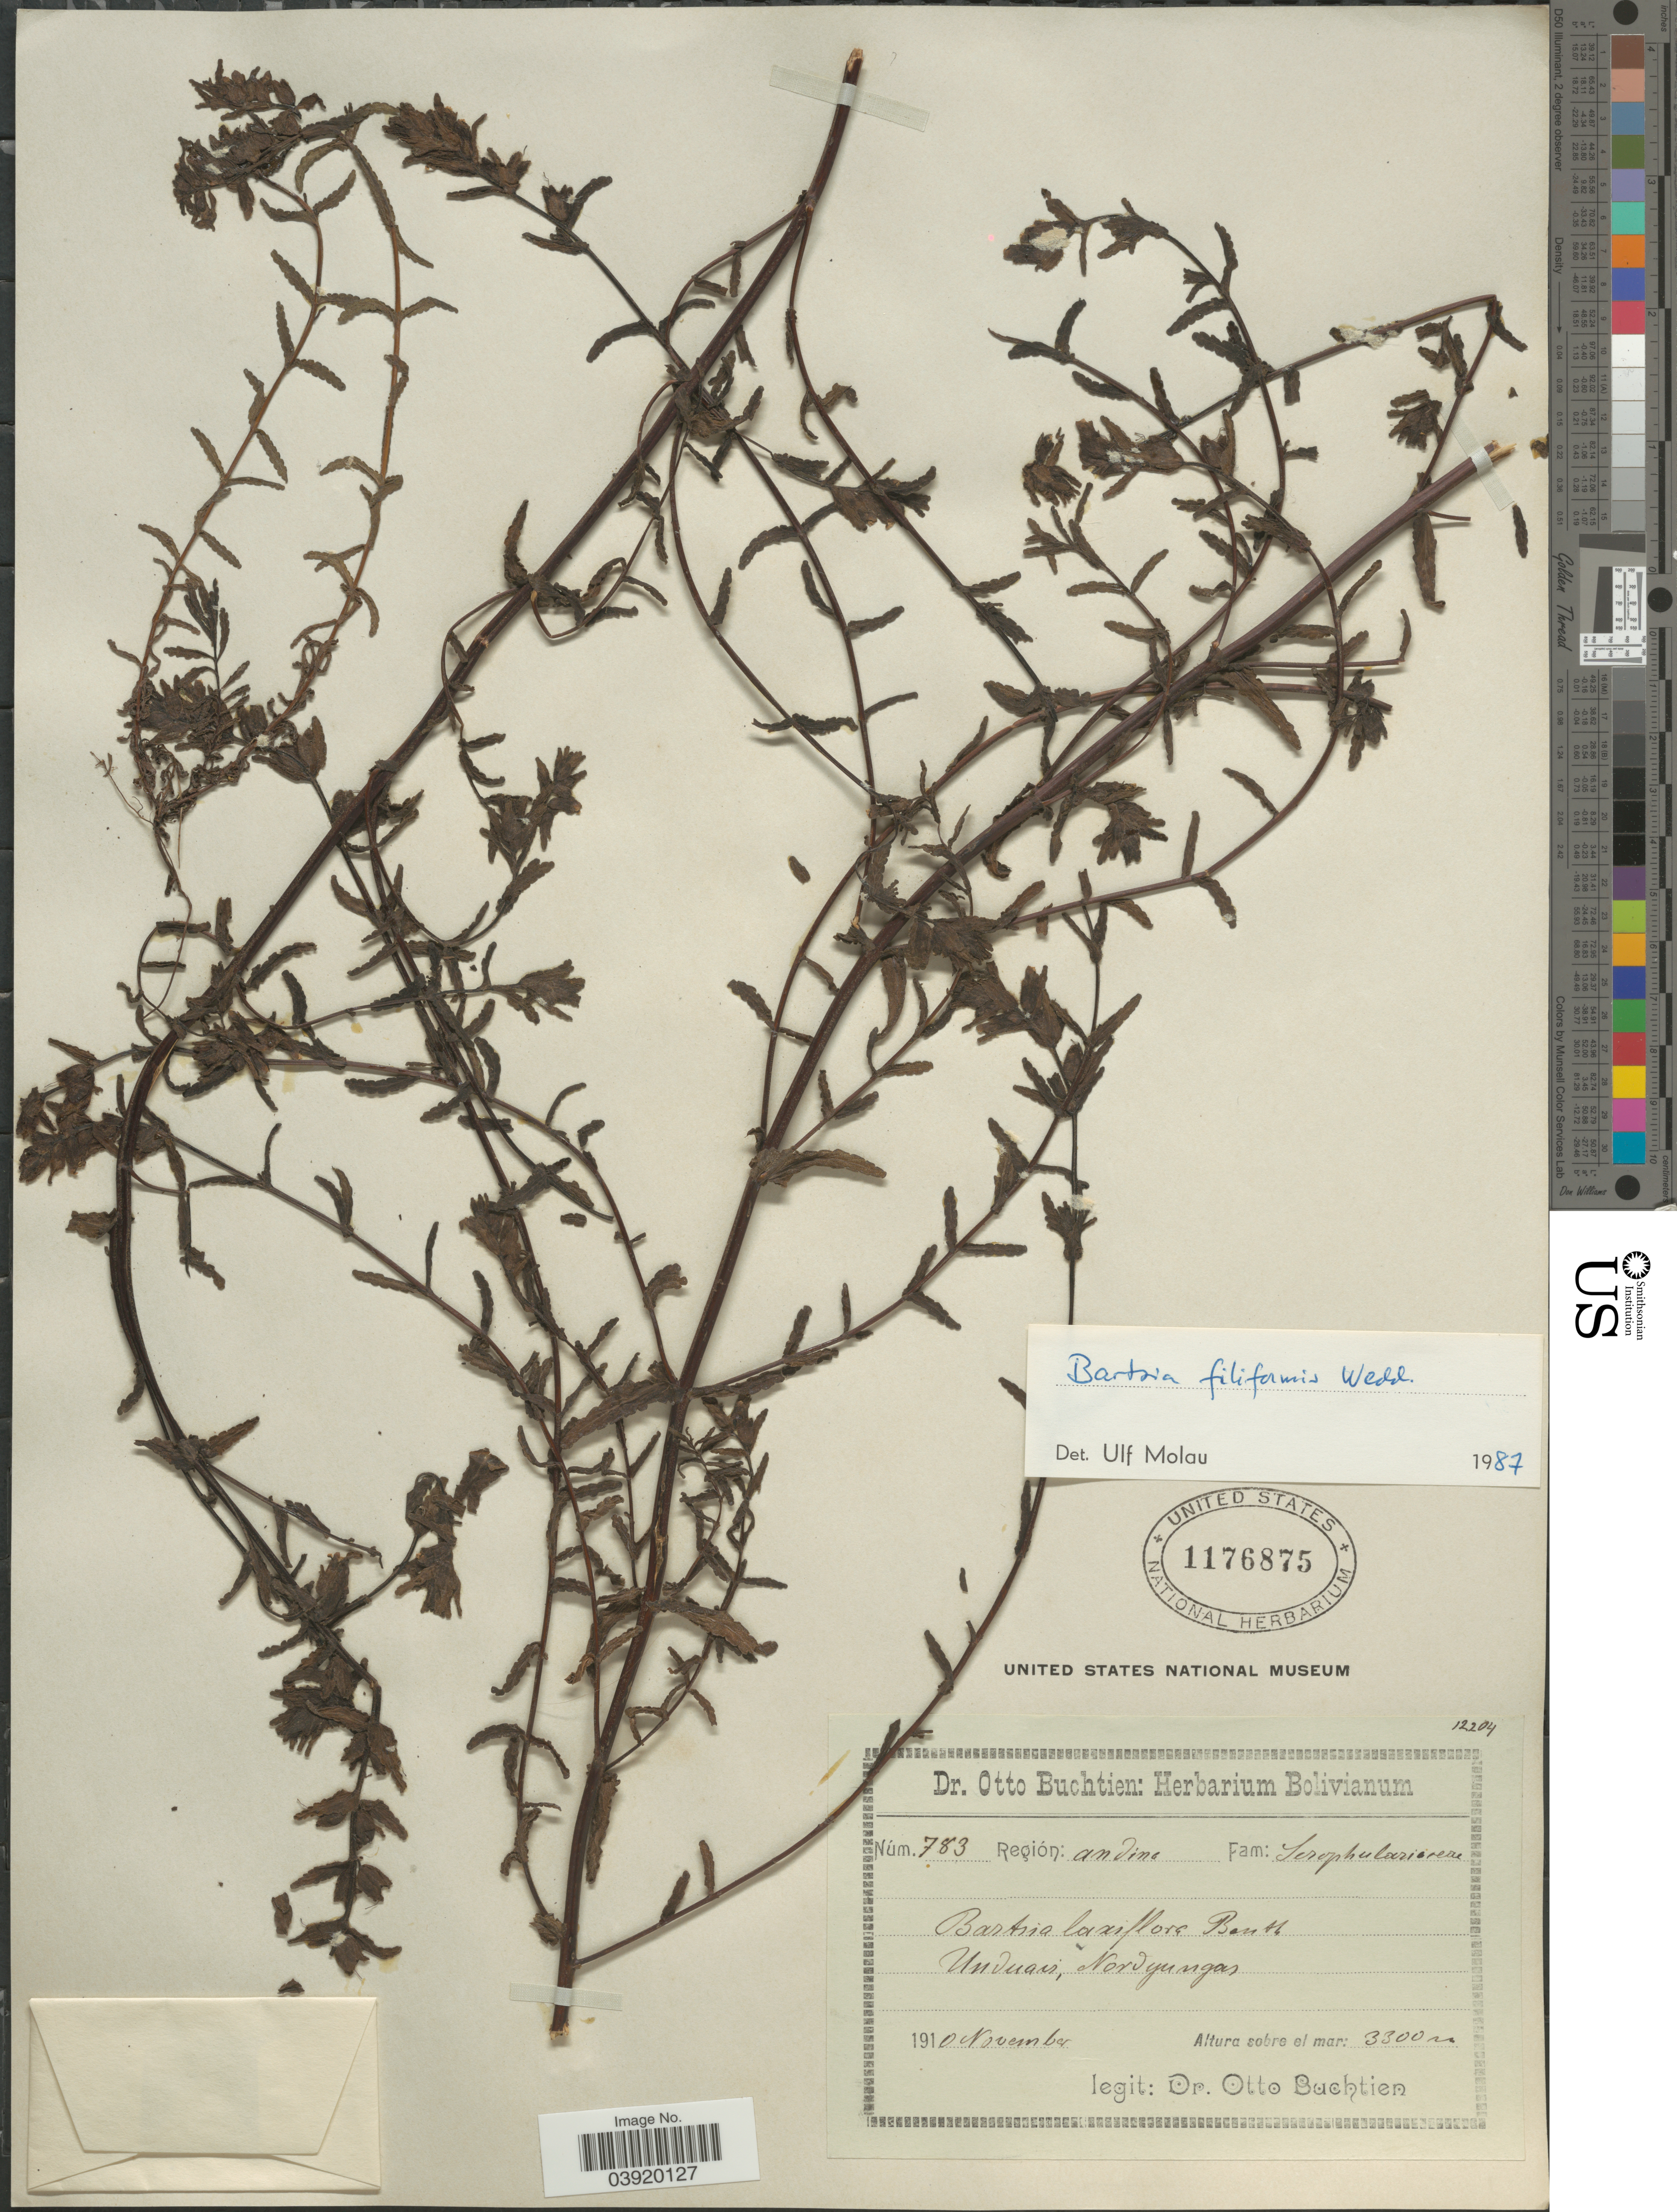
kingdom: Plantae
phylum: Tracheophyta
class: Magnoliopsida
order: Lamiales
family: Orobanchaceae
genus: Bartsia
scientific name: Bartsia filiformis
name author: Wedd.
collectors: O. Buchtien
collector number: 783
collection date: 1910-11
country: Bolivia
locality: Región: andina. Unduavi, Nordyungas.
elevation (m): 3300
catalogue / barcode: US 1176875